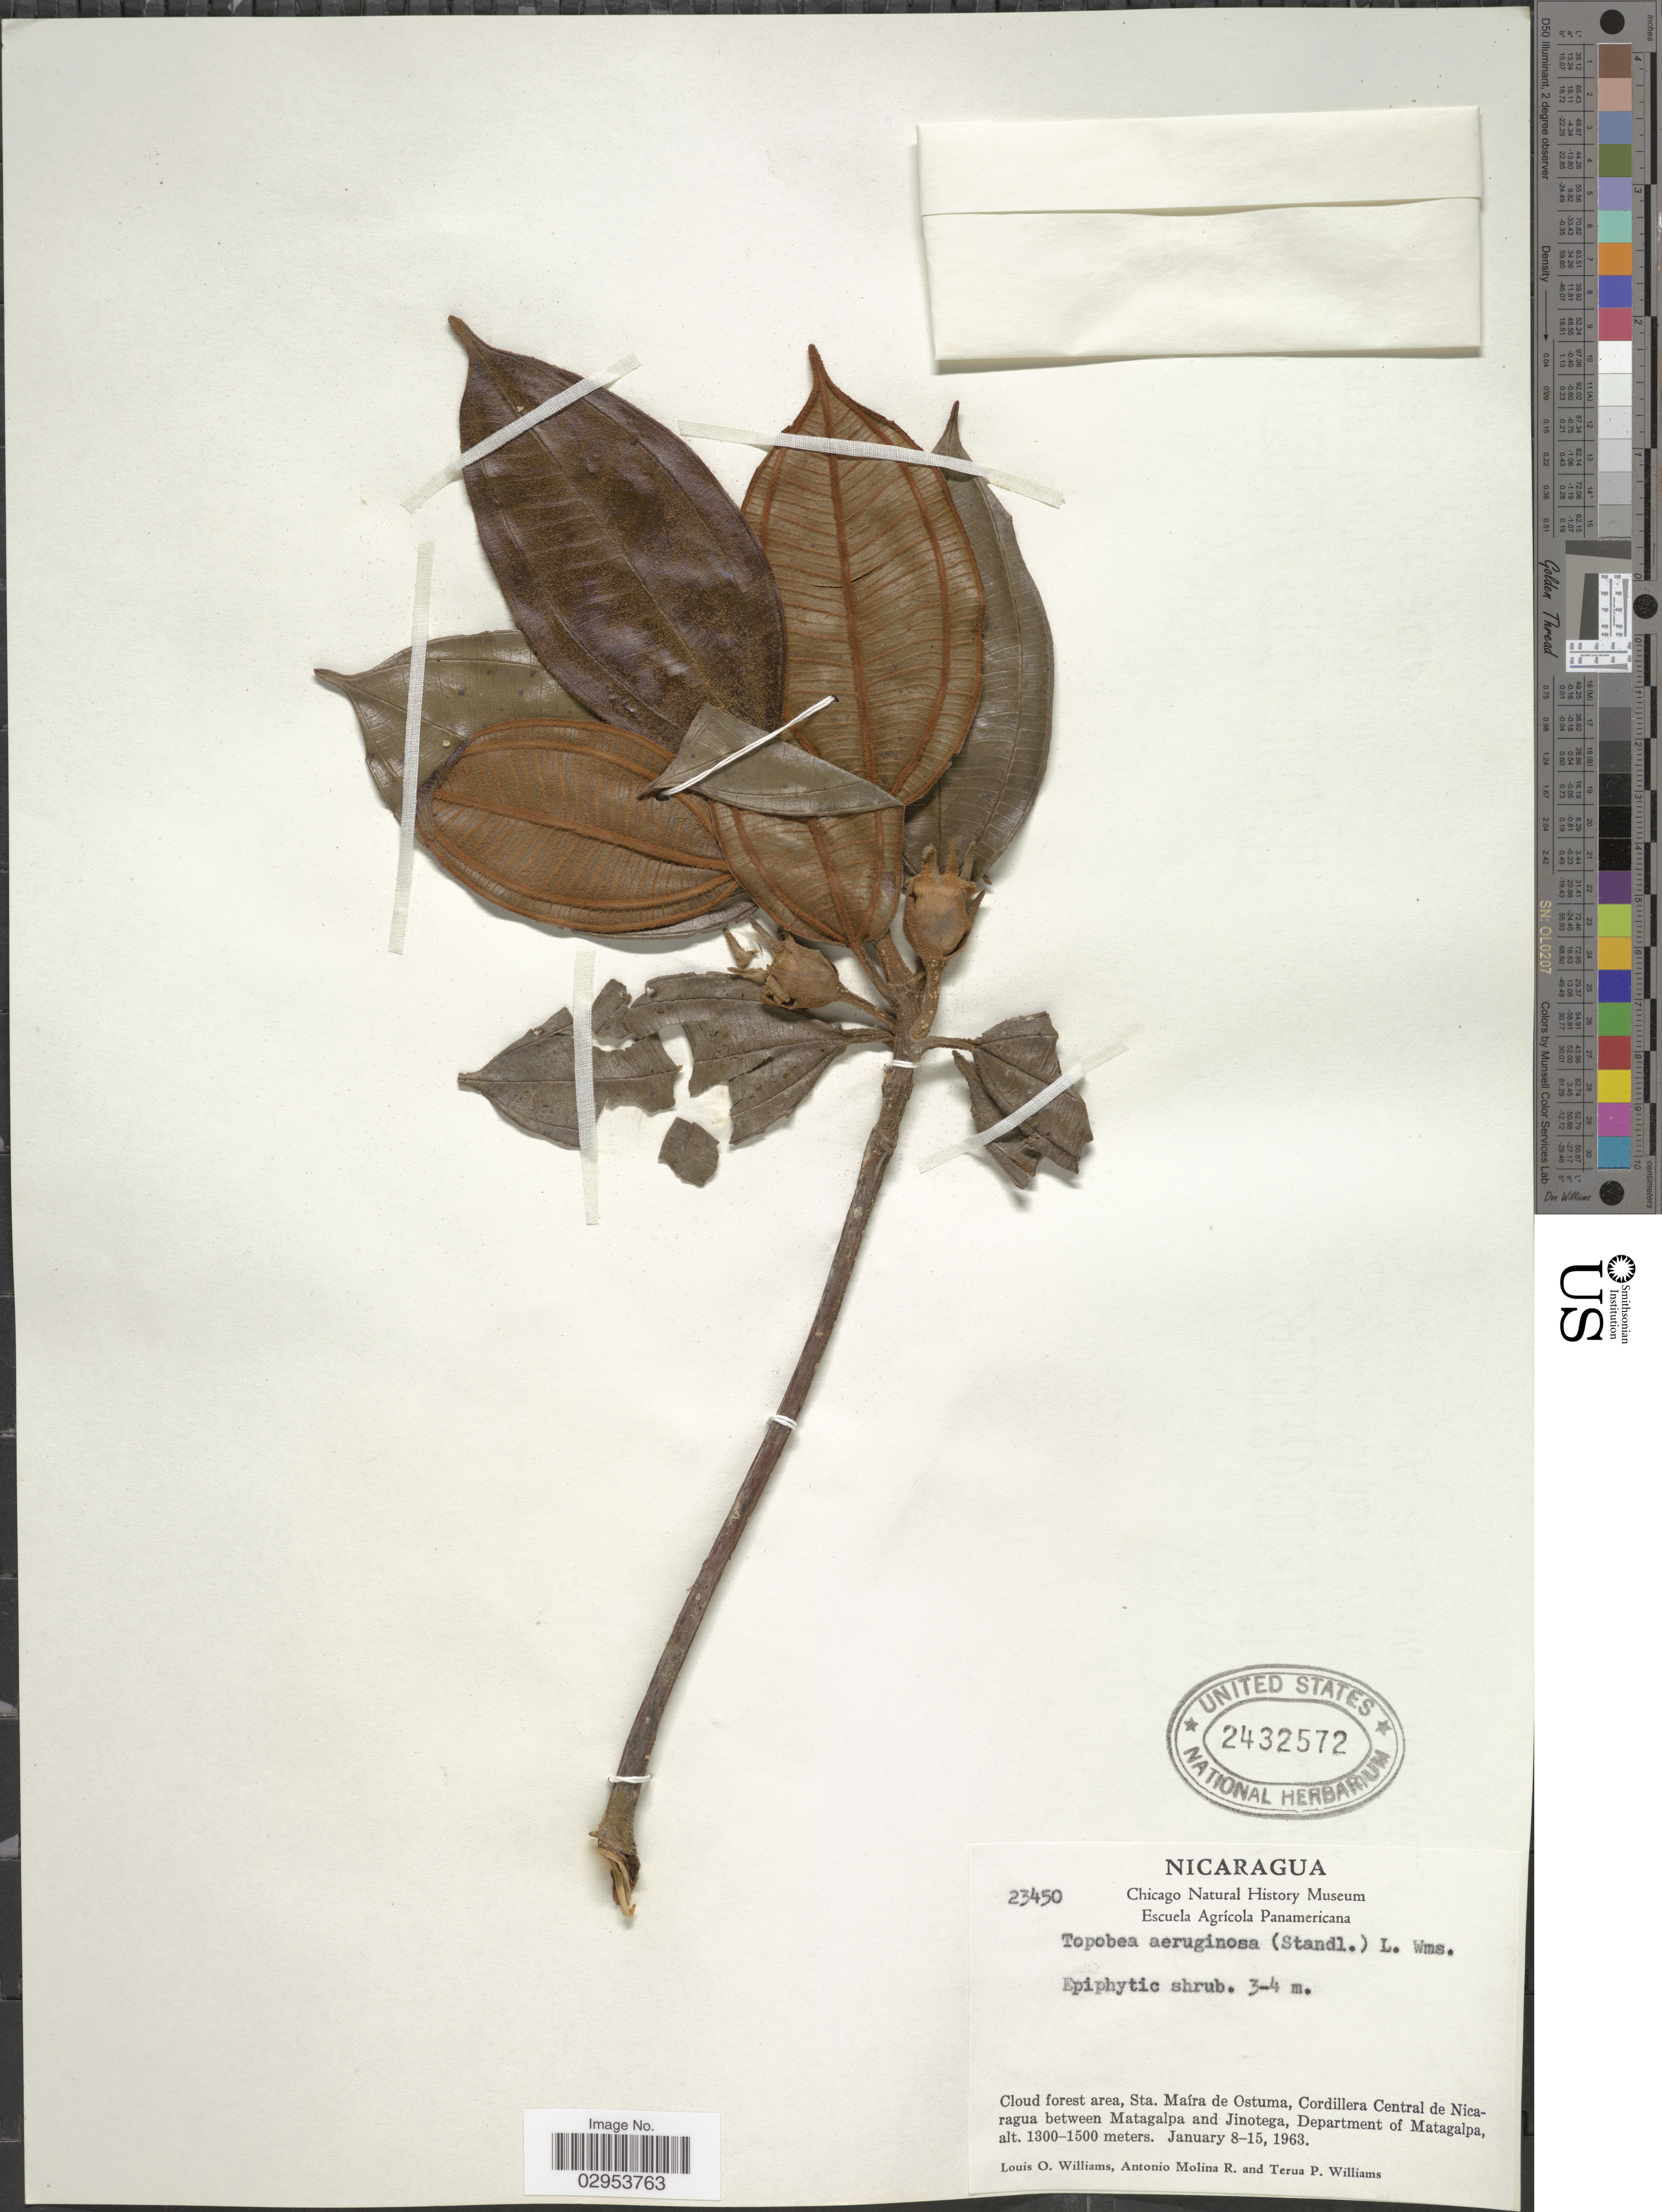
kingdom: Plantae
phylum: Tracheophyta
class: Magnoliopsida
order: Myrtales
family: Melastomataceae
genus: Topobea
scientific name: Topobea aeruginosa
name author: (Standl.) L.O. Williams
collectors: L. O. Williams, A. Molina R. & T. Williams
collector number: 23450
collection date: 1963-01-08/1963-01-15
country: Nicaragua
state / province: Matagalpa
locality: Cloud forest area, Sta Maíra de Ostuma, Cordillera Central de Nicaragua between Matagalpa and Jinotega, Department of Matagalpa.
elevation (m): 1300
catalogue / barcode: US 2432572